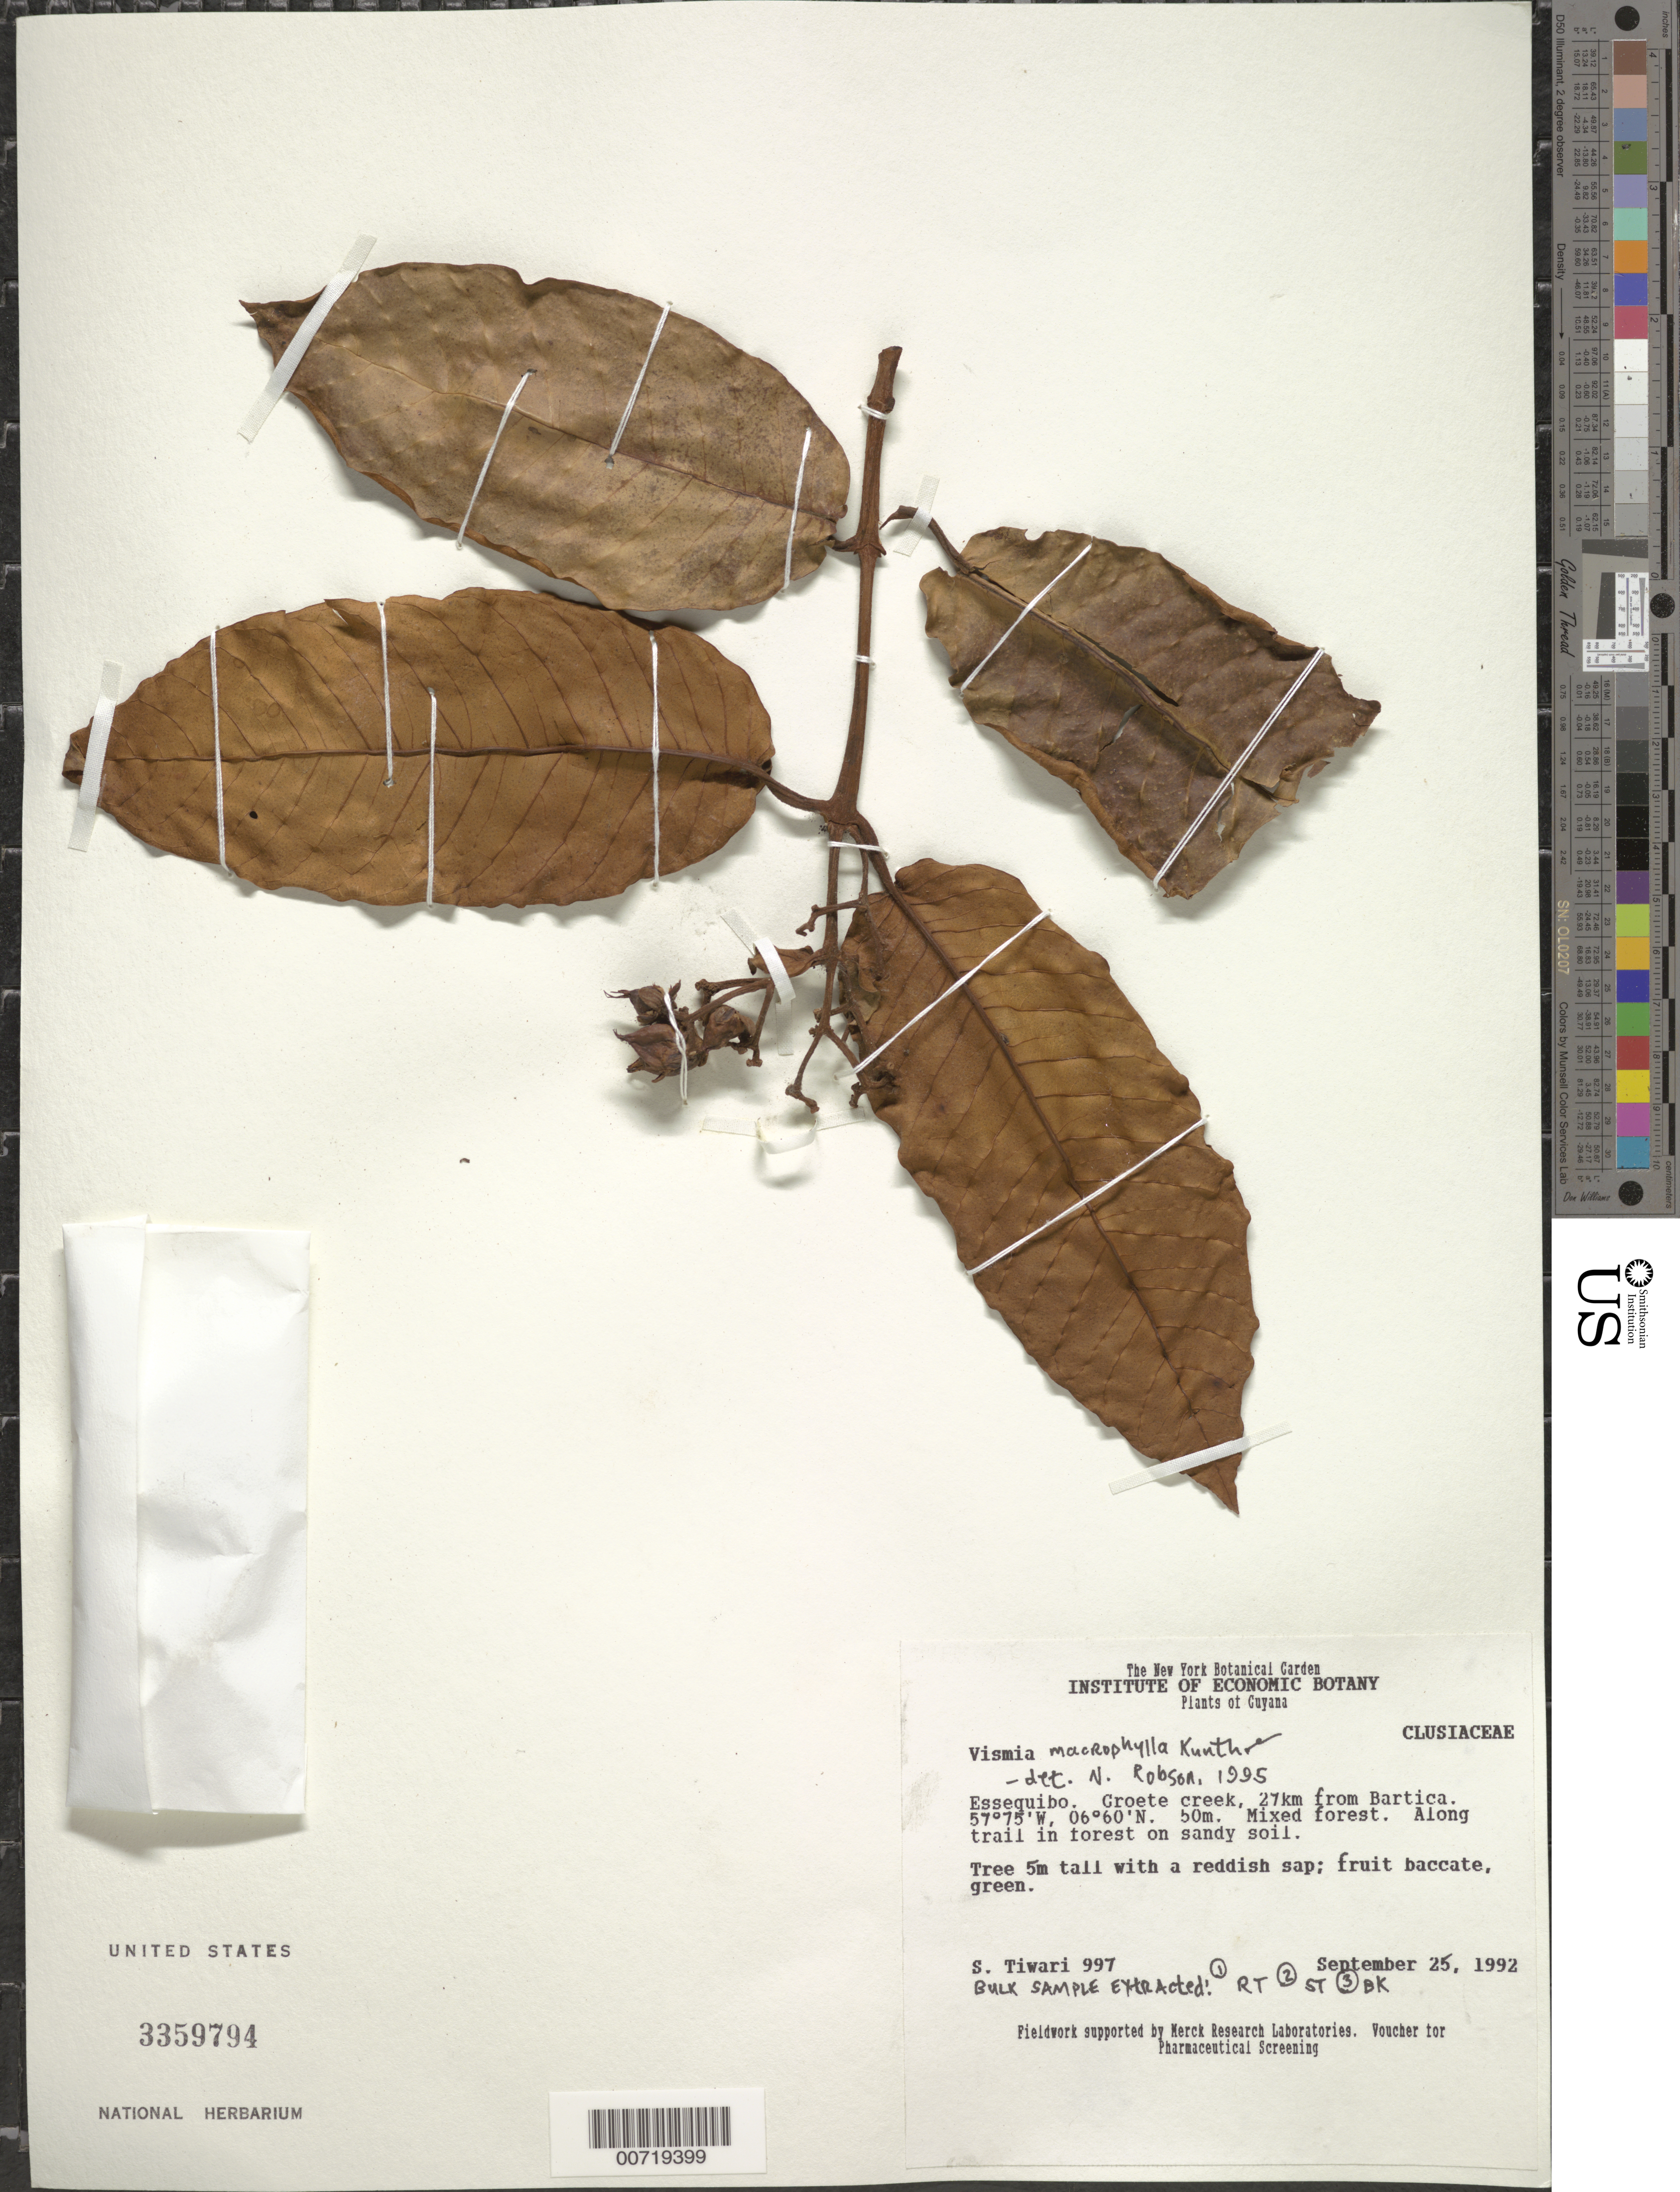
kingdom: Plantae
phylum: Tracheophyta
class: Magnoliopsida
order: Malpighiales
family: Hypericaceae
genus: Vismia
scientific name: Vismia macrophylla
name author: Kunth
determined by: Robson, Norman K. B.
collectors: S. Tiwari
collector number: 997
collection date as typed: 25-Sep-92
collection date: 1992-09-25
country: Guyana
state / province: Essequibo Isl-W. Demerara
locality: Essequibo; Groete Creek, 27 km from Bartica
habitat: Mixed forest, forest edge on sandy soil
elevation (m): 50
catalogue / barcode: US 3359794